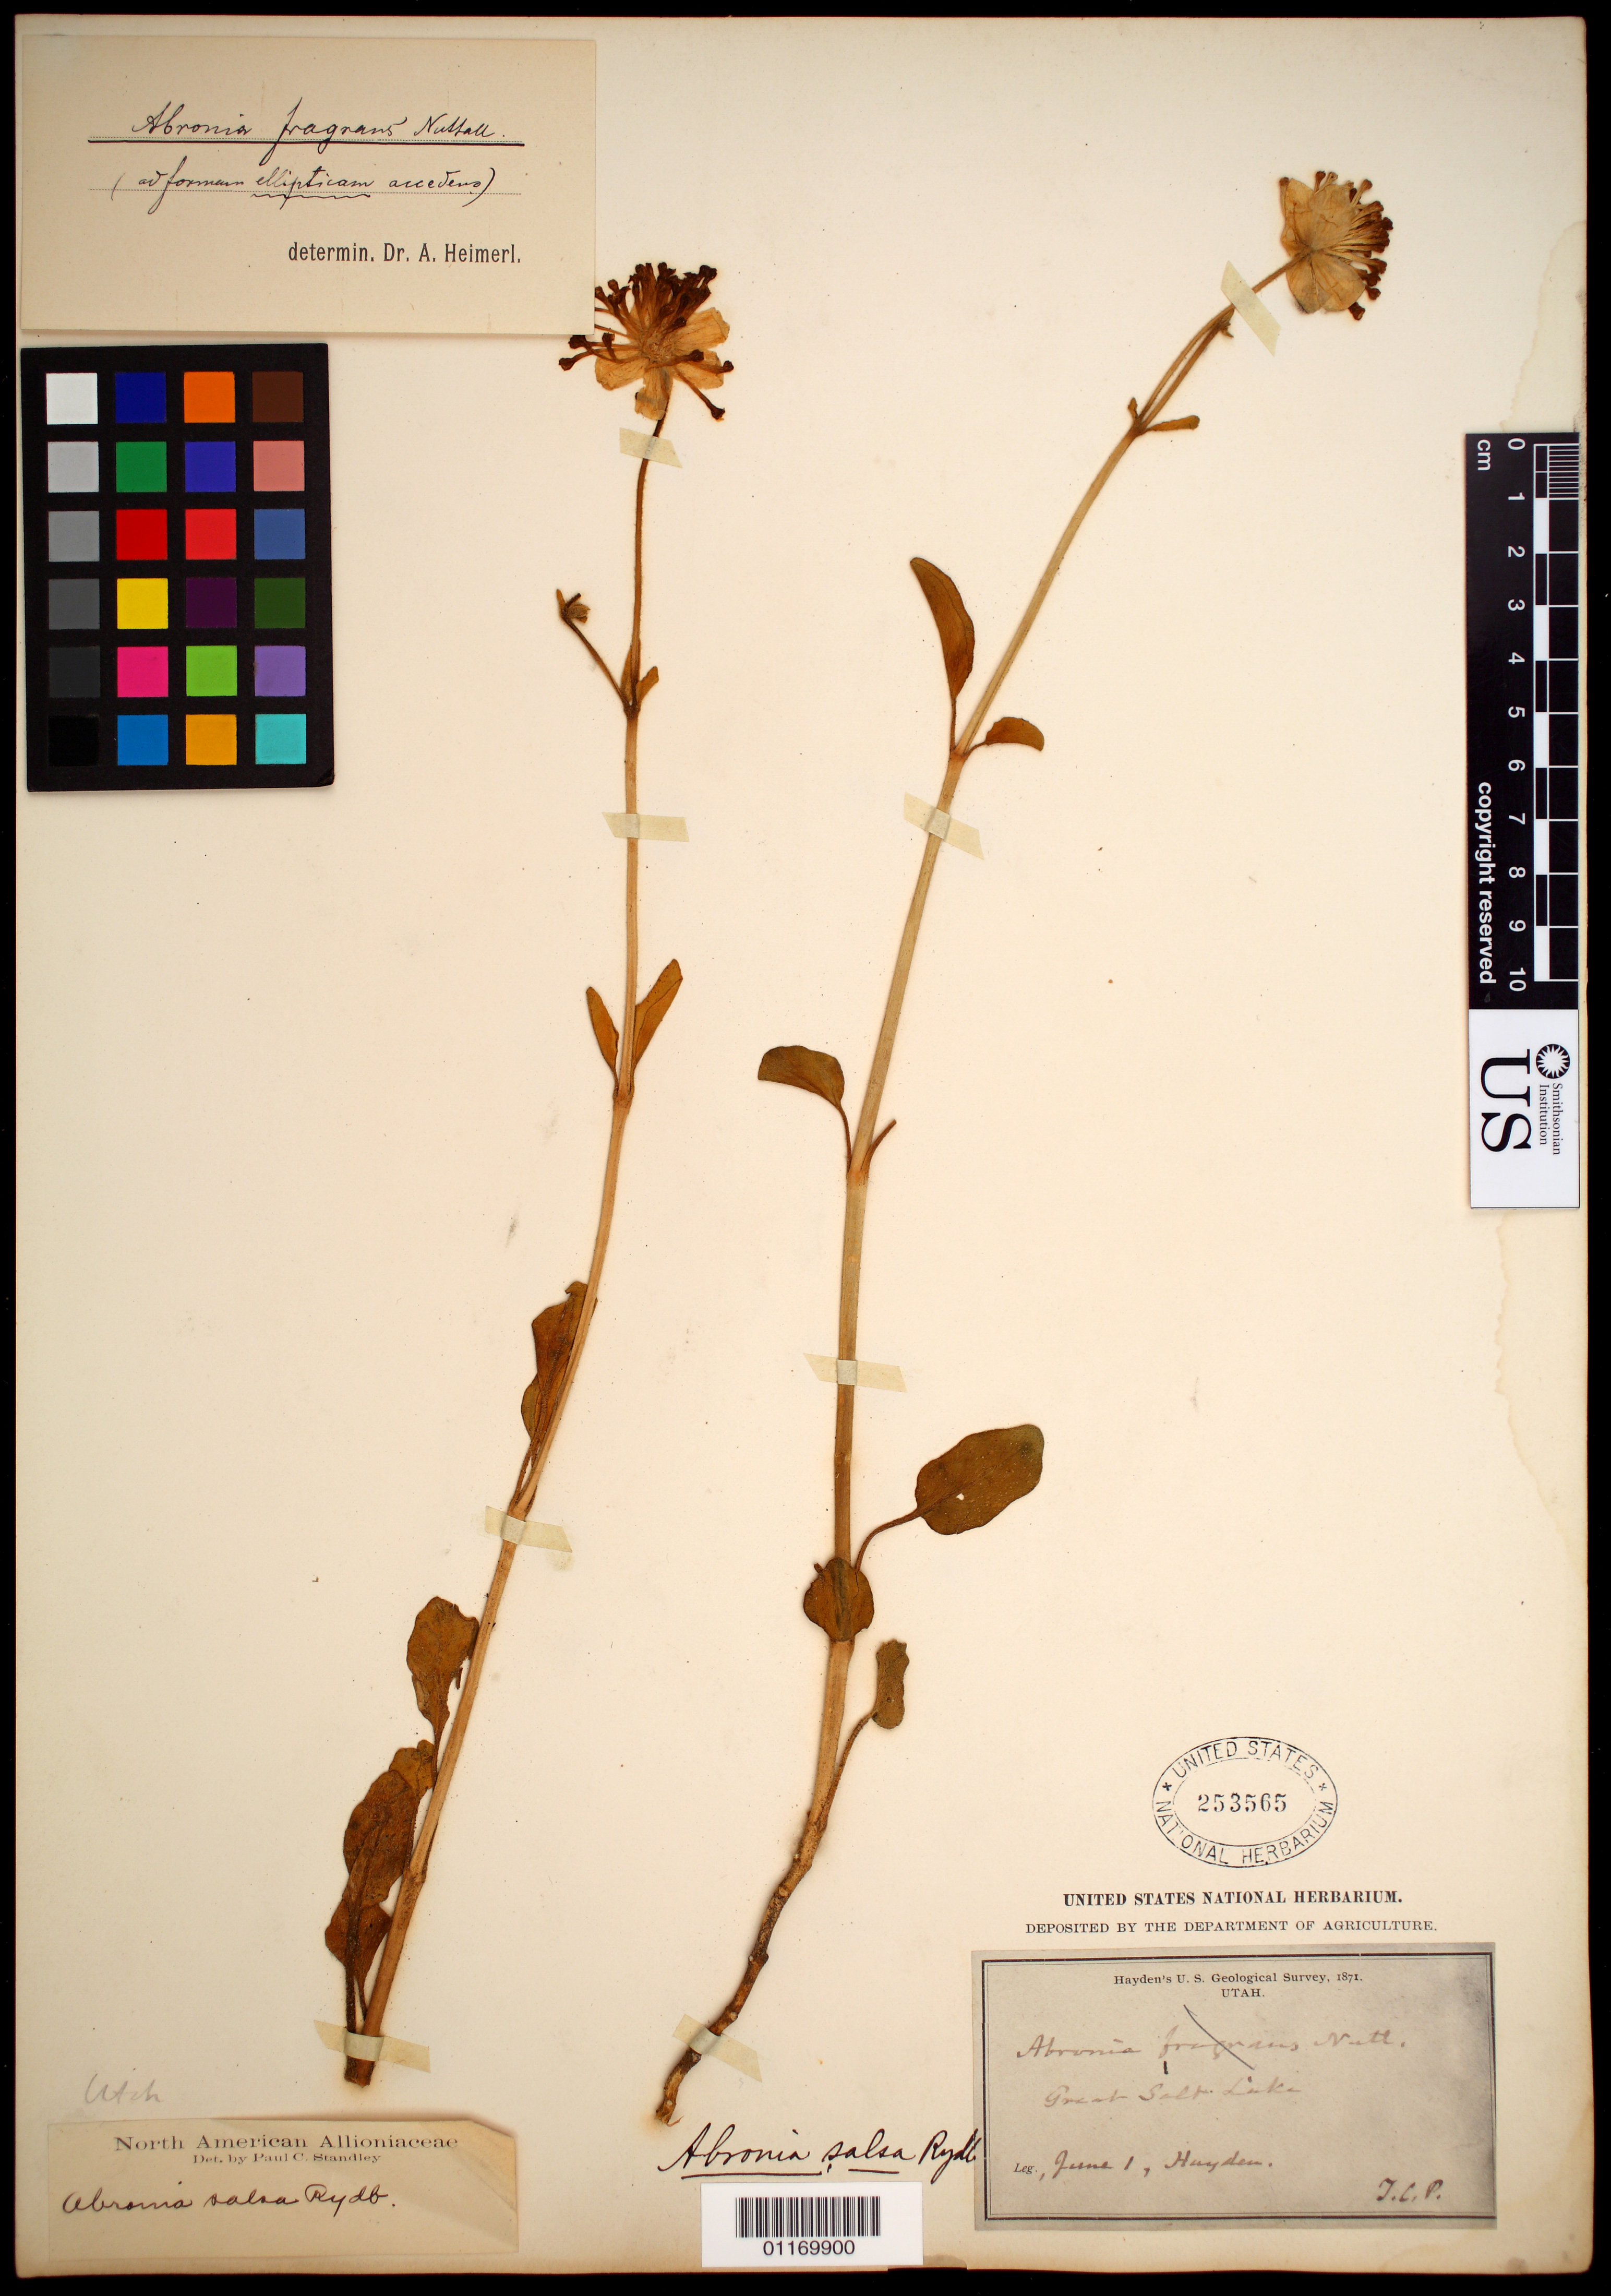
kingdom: Plantae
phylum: Tracheophyta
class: Magnoliopsida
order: Caryophyllales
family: Nyctaginaceae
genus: Abronia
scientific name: Abronia salsa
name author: Rydb.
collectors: -- Hayden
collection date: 1871-06-01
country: United States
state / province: Utah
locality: Great Salt Lake.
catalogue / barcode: US 253565